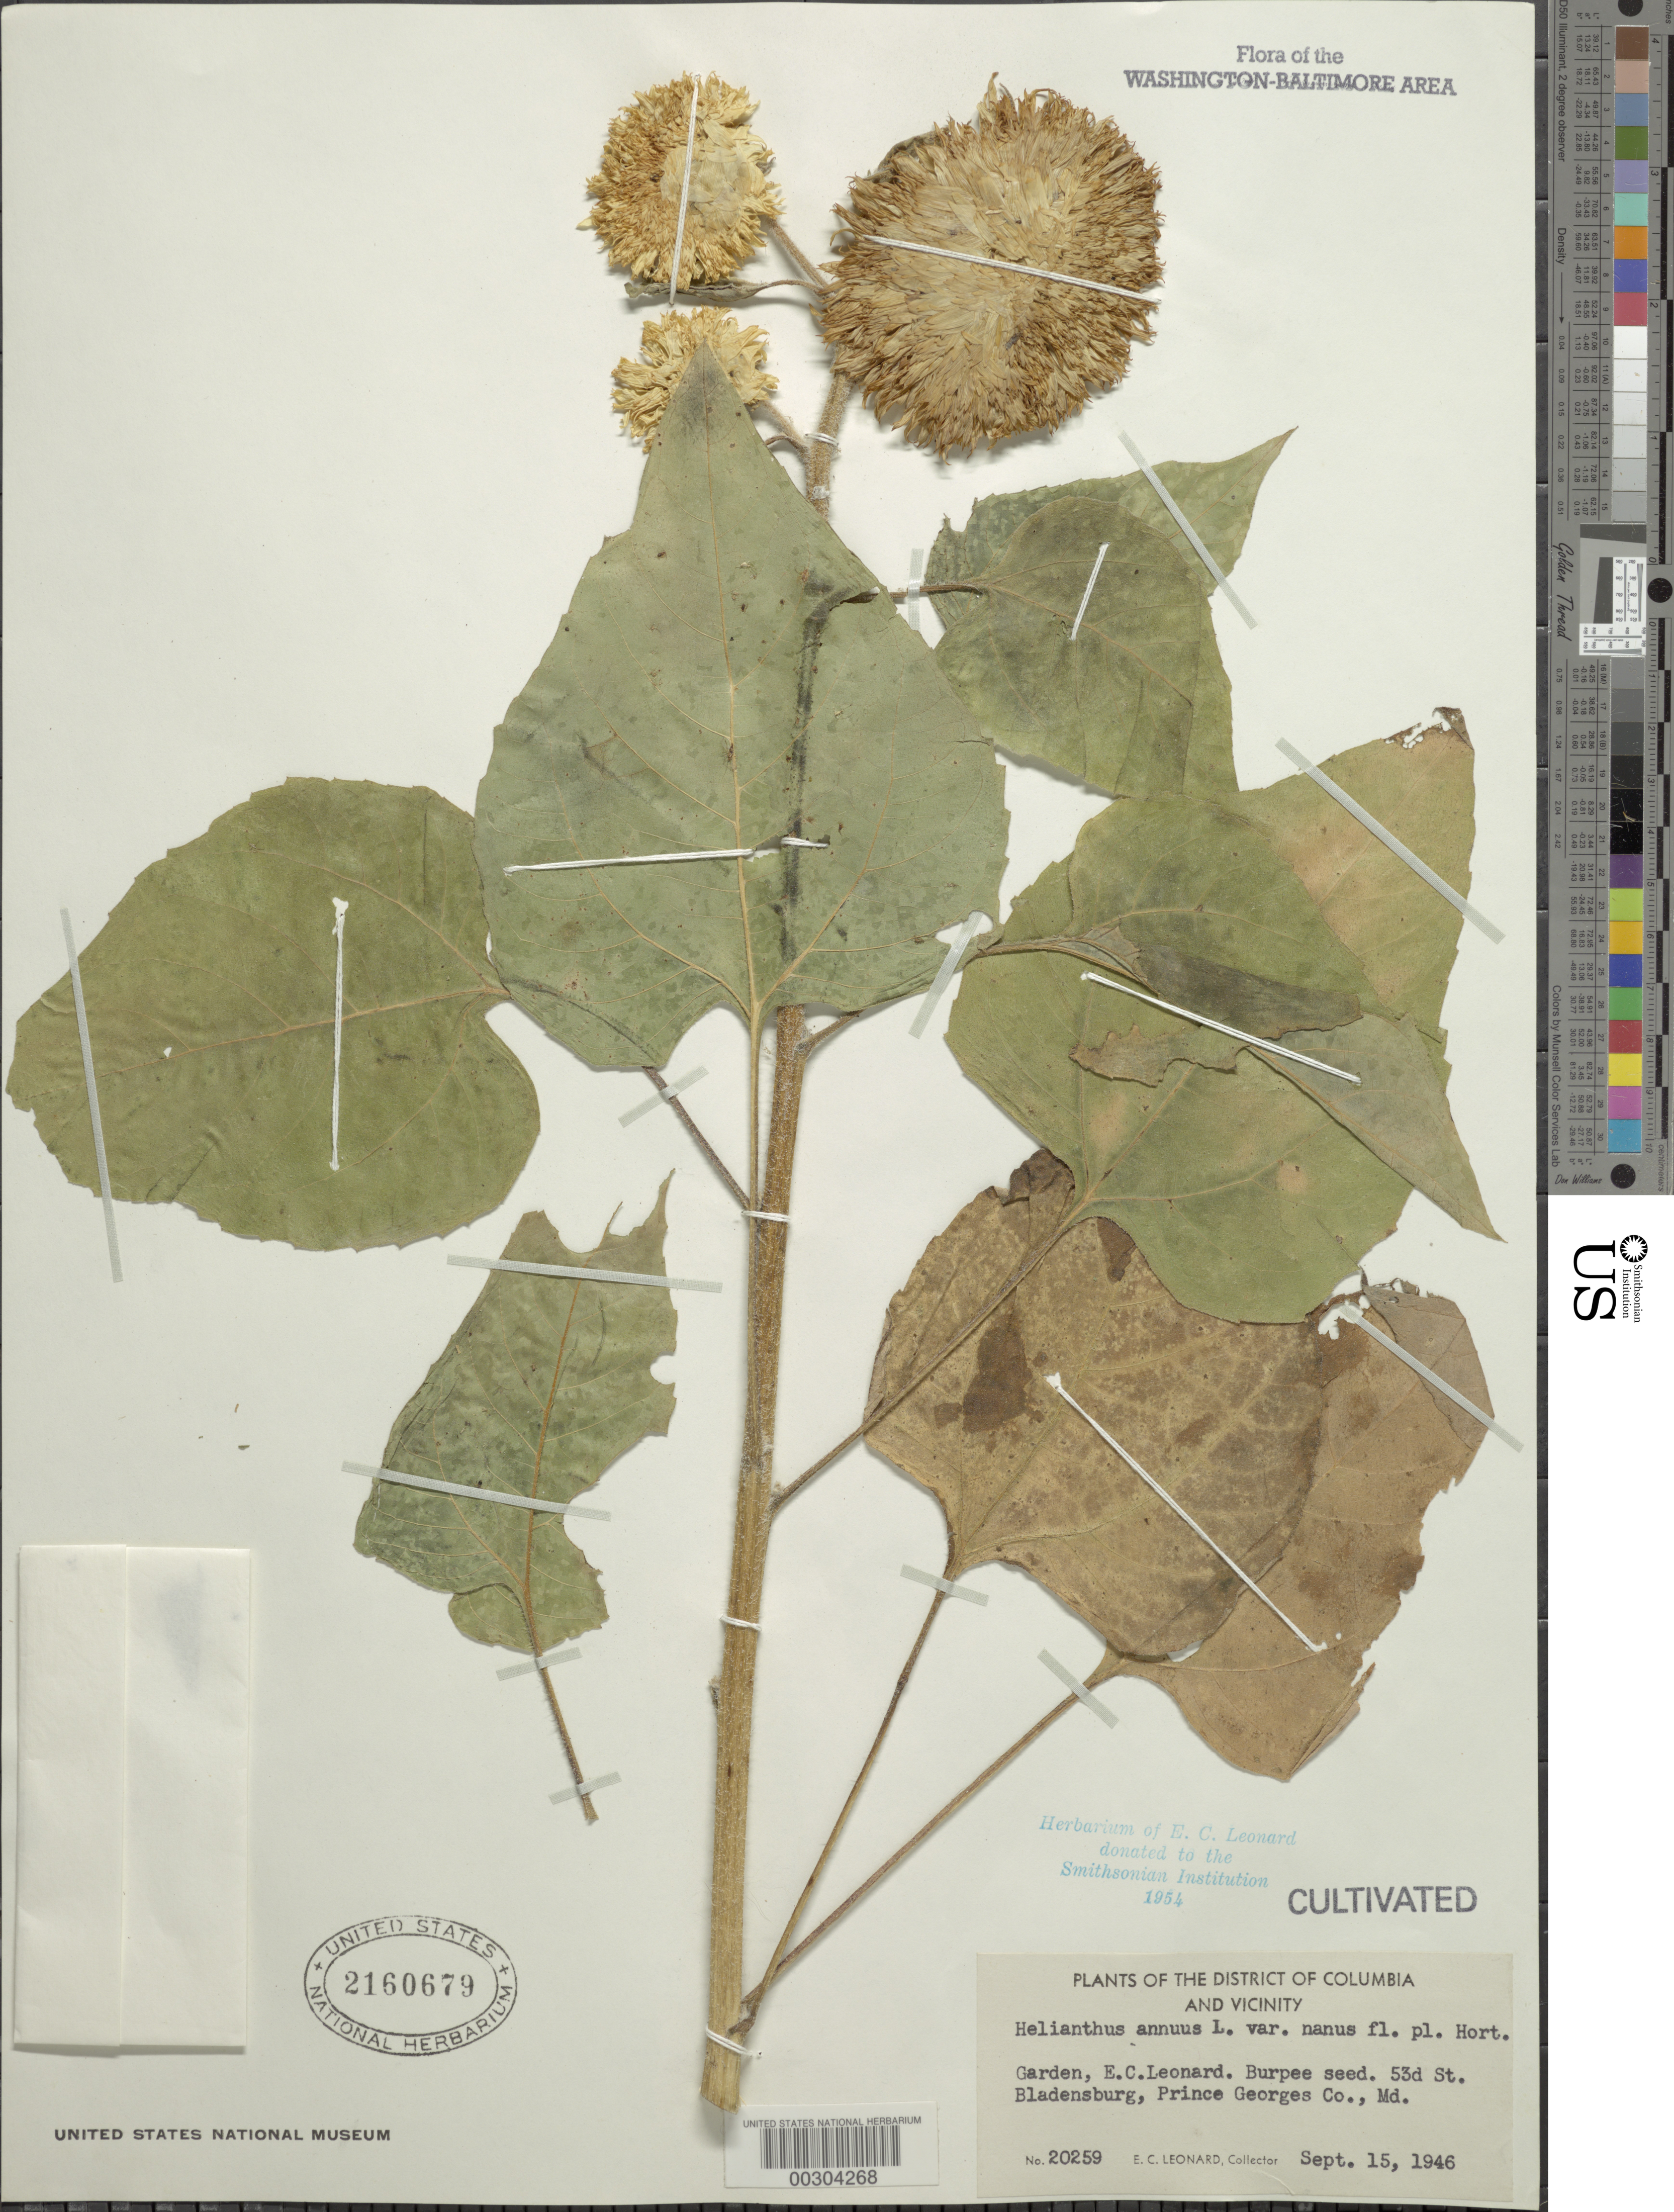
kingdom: Plantae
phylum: Tracheophyta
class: Magnoliopsida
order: Asterales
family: Asteraceae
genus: Helianthus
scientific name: Helianthus annuus var. nanus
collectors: E. C. Leonard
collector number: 20259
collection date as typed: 15 Sep 1946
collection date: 1946-09-15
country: United States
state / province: Maryland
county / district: Prince George's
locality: Bladensburg, 53 St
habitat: Garden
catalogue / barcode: US 2160679